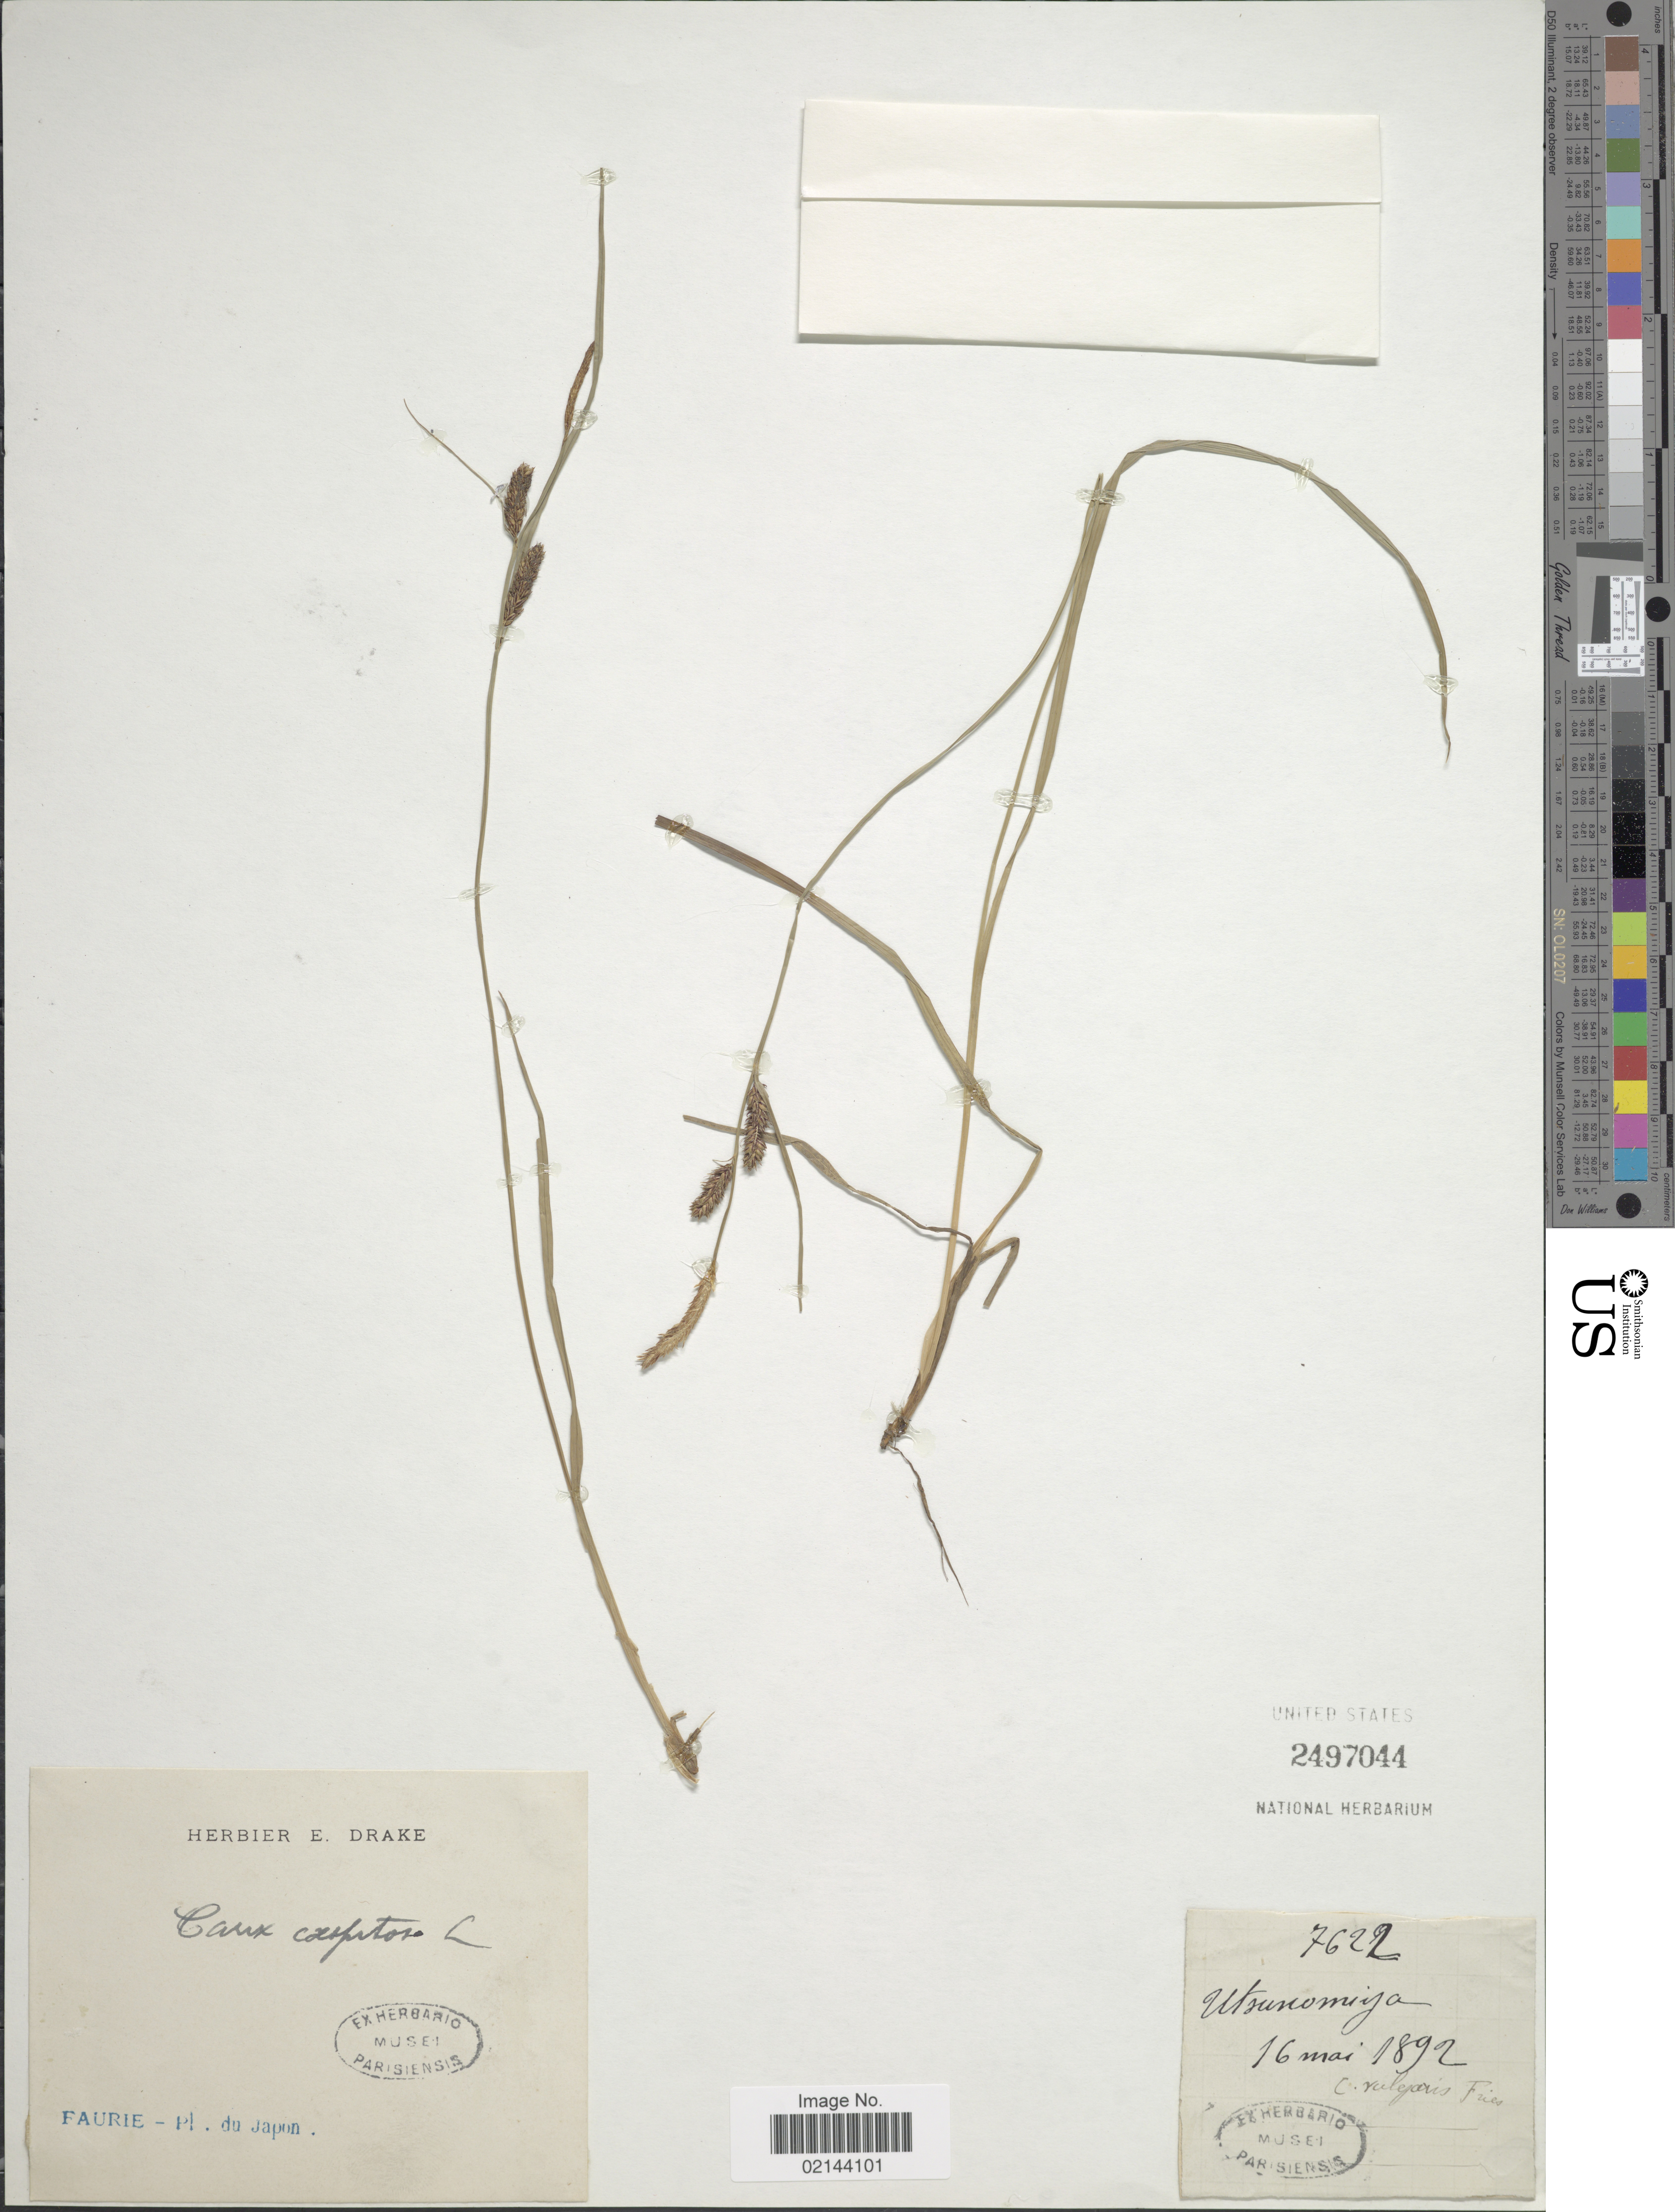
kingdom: Plantae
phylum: Tracheophyta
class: Liliopsida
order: Poales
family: Cyperaceae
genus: Carex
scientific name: Carex cespitosa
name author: L.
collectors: -. Faurie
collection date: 1892-05-16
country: Japan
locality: Utsunomiya.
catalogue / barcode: US 2497044